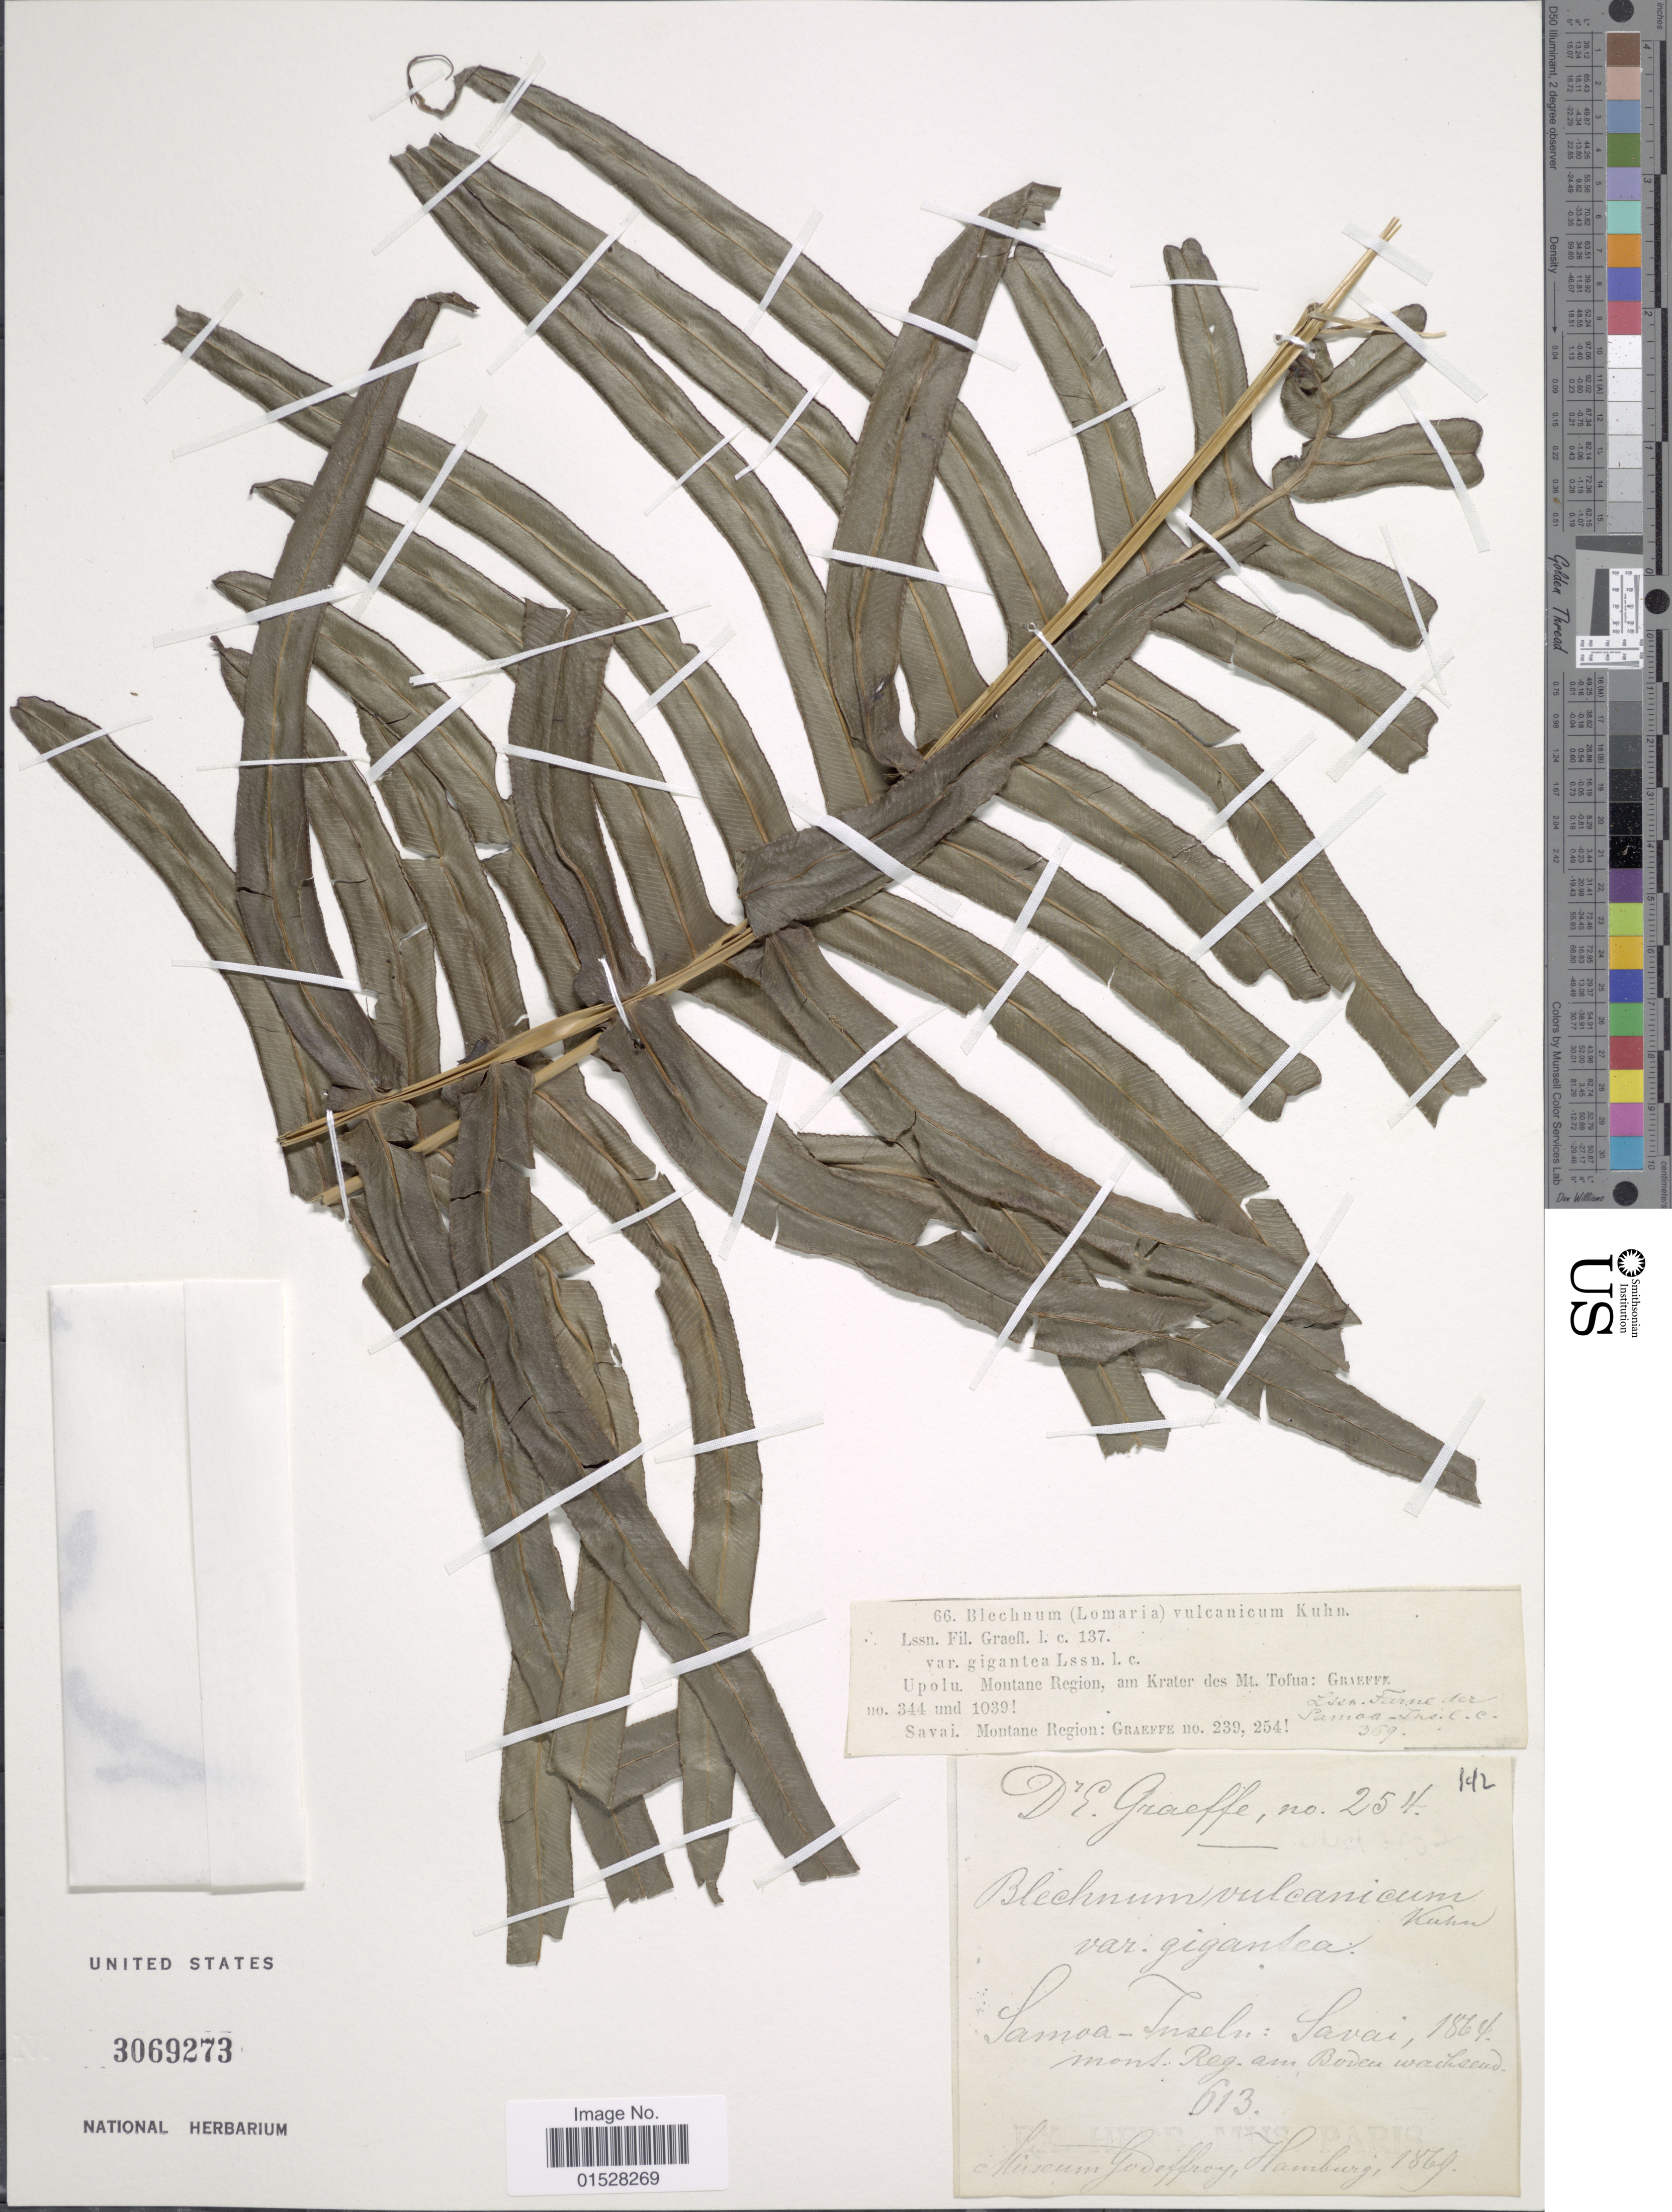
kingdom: Plantae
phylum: Tracheophyta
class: Polypodiopsida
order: Polypodiales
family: Blechnaceae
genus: Blechnum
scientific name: Blechnum vulcanicum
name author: (Blume) Kuhn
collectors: E. Graeffe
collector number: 254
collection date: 1864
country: Samoa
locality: Samoa-Inseln: Savai, 1864 mont. Reg. am. Boden waihsend. [interpreted]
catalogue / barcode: US 3069273